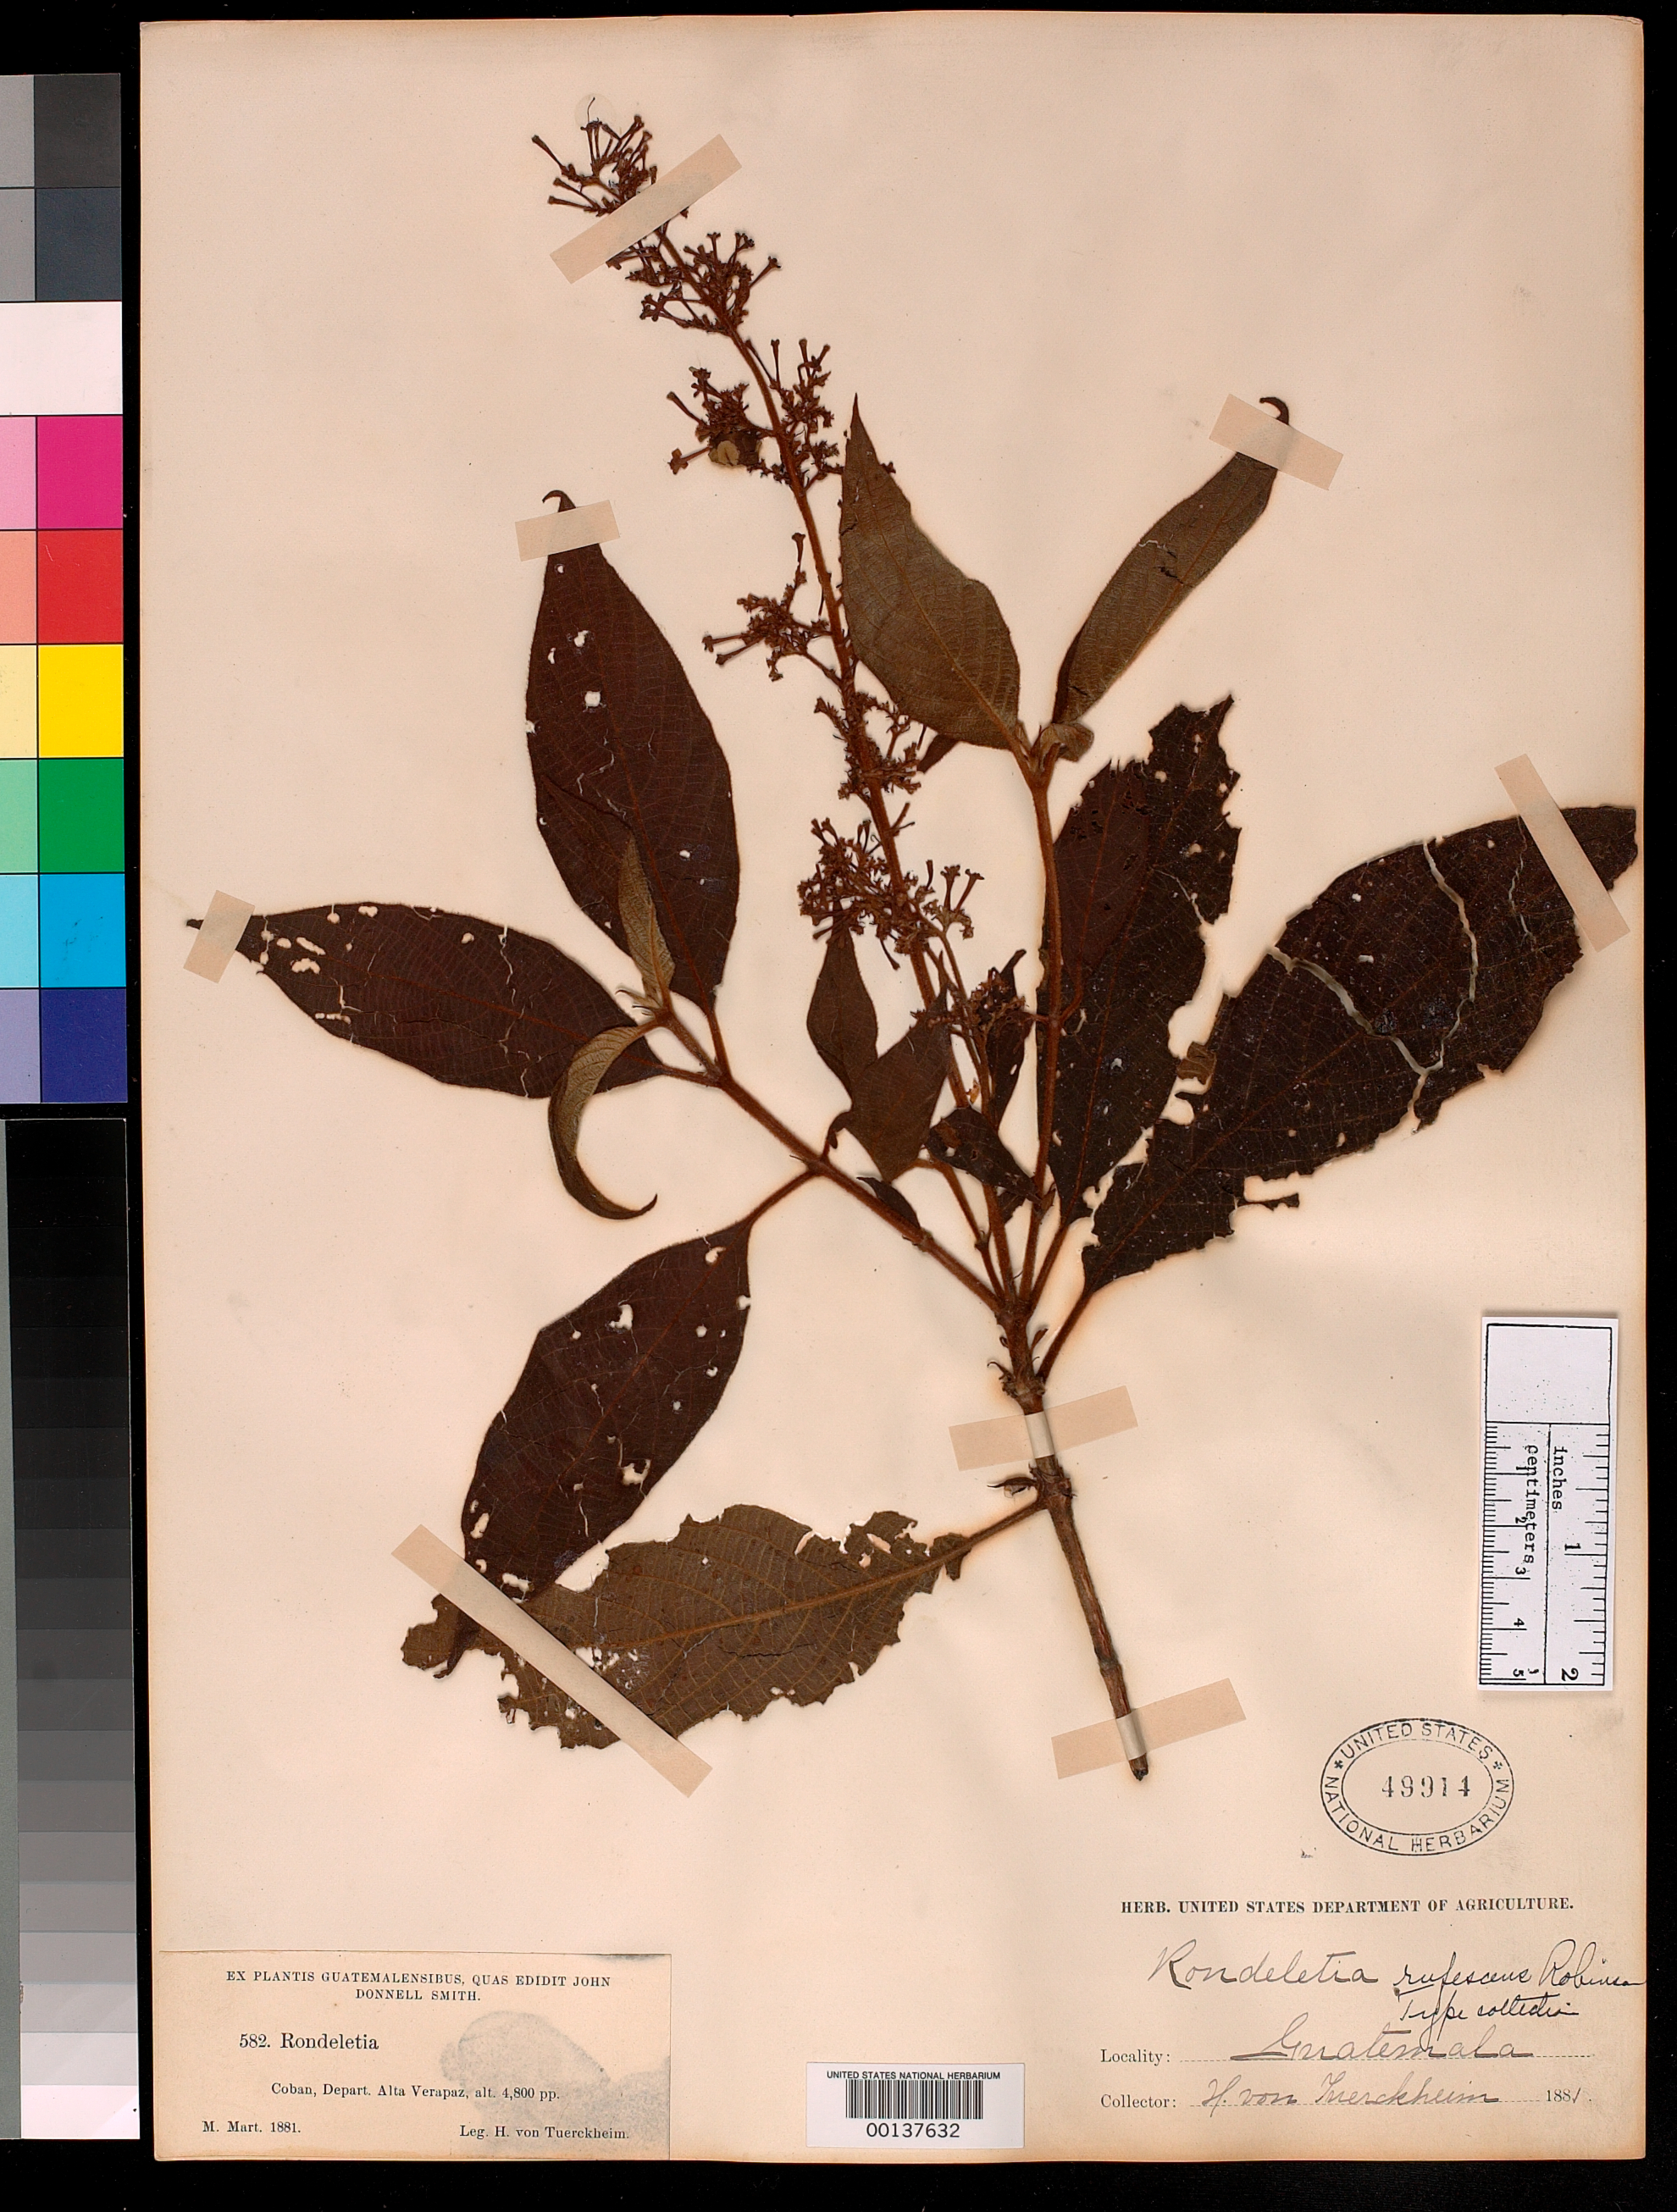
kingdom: Plantae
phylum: Tracheophyta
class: Magnoliopsida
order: Gentianales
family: Rubiaceae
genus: Rondeletia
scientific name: Rondeletia rufescens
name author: B.L. Rob.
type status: Isotype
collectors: H. von Türckheim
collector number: J.D.S. 582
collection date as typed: Mar 1881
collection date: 1881-03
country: Guatemala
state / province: Alta Verapaz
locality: Cobán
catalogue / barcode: US 49914